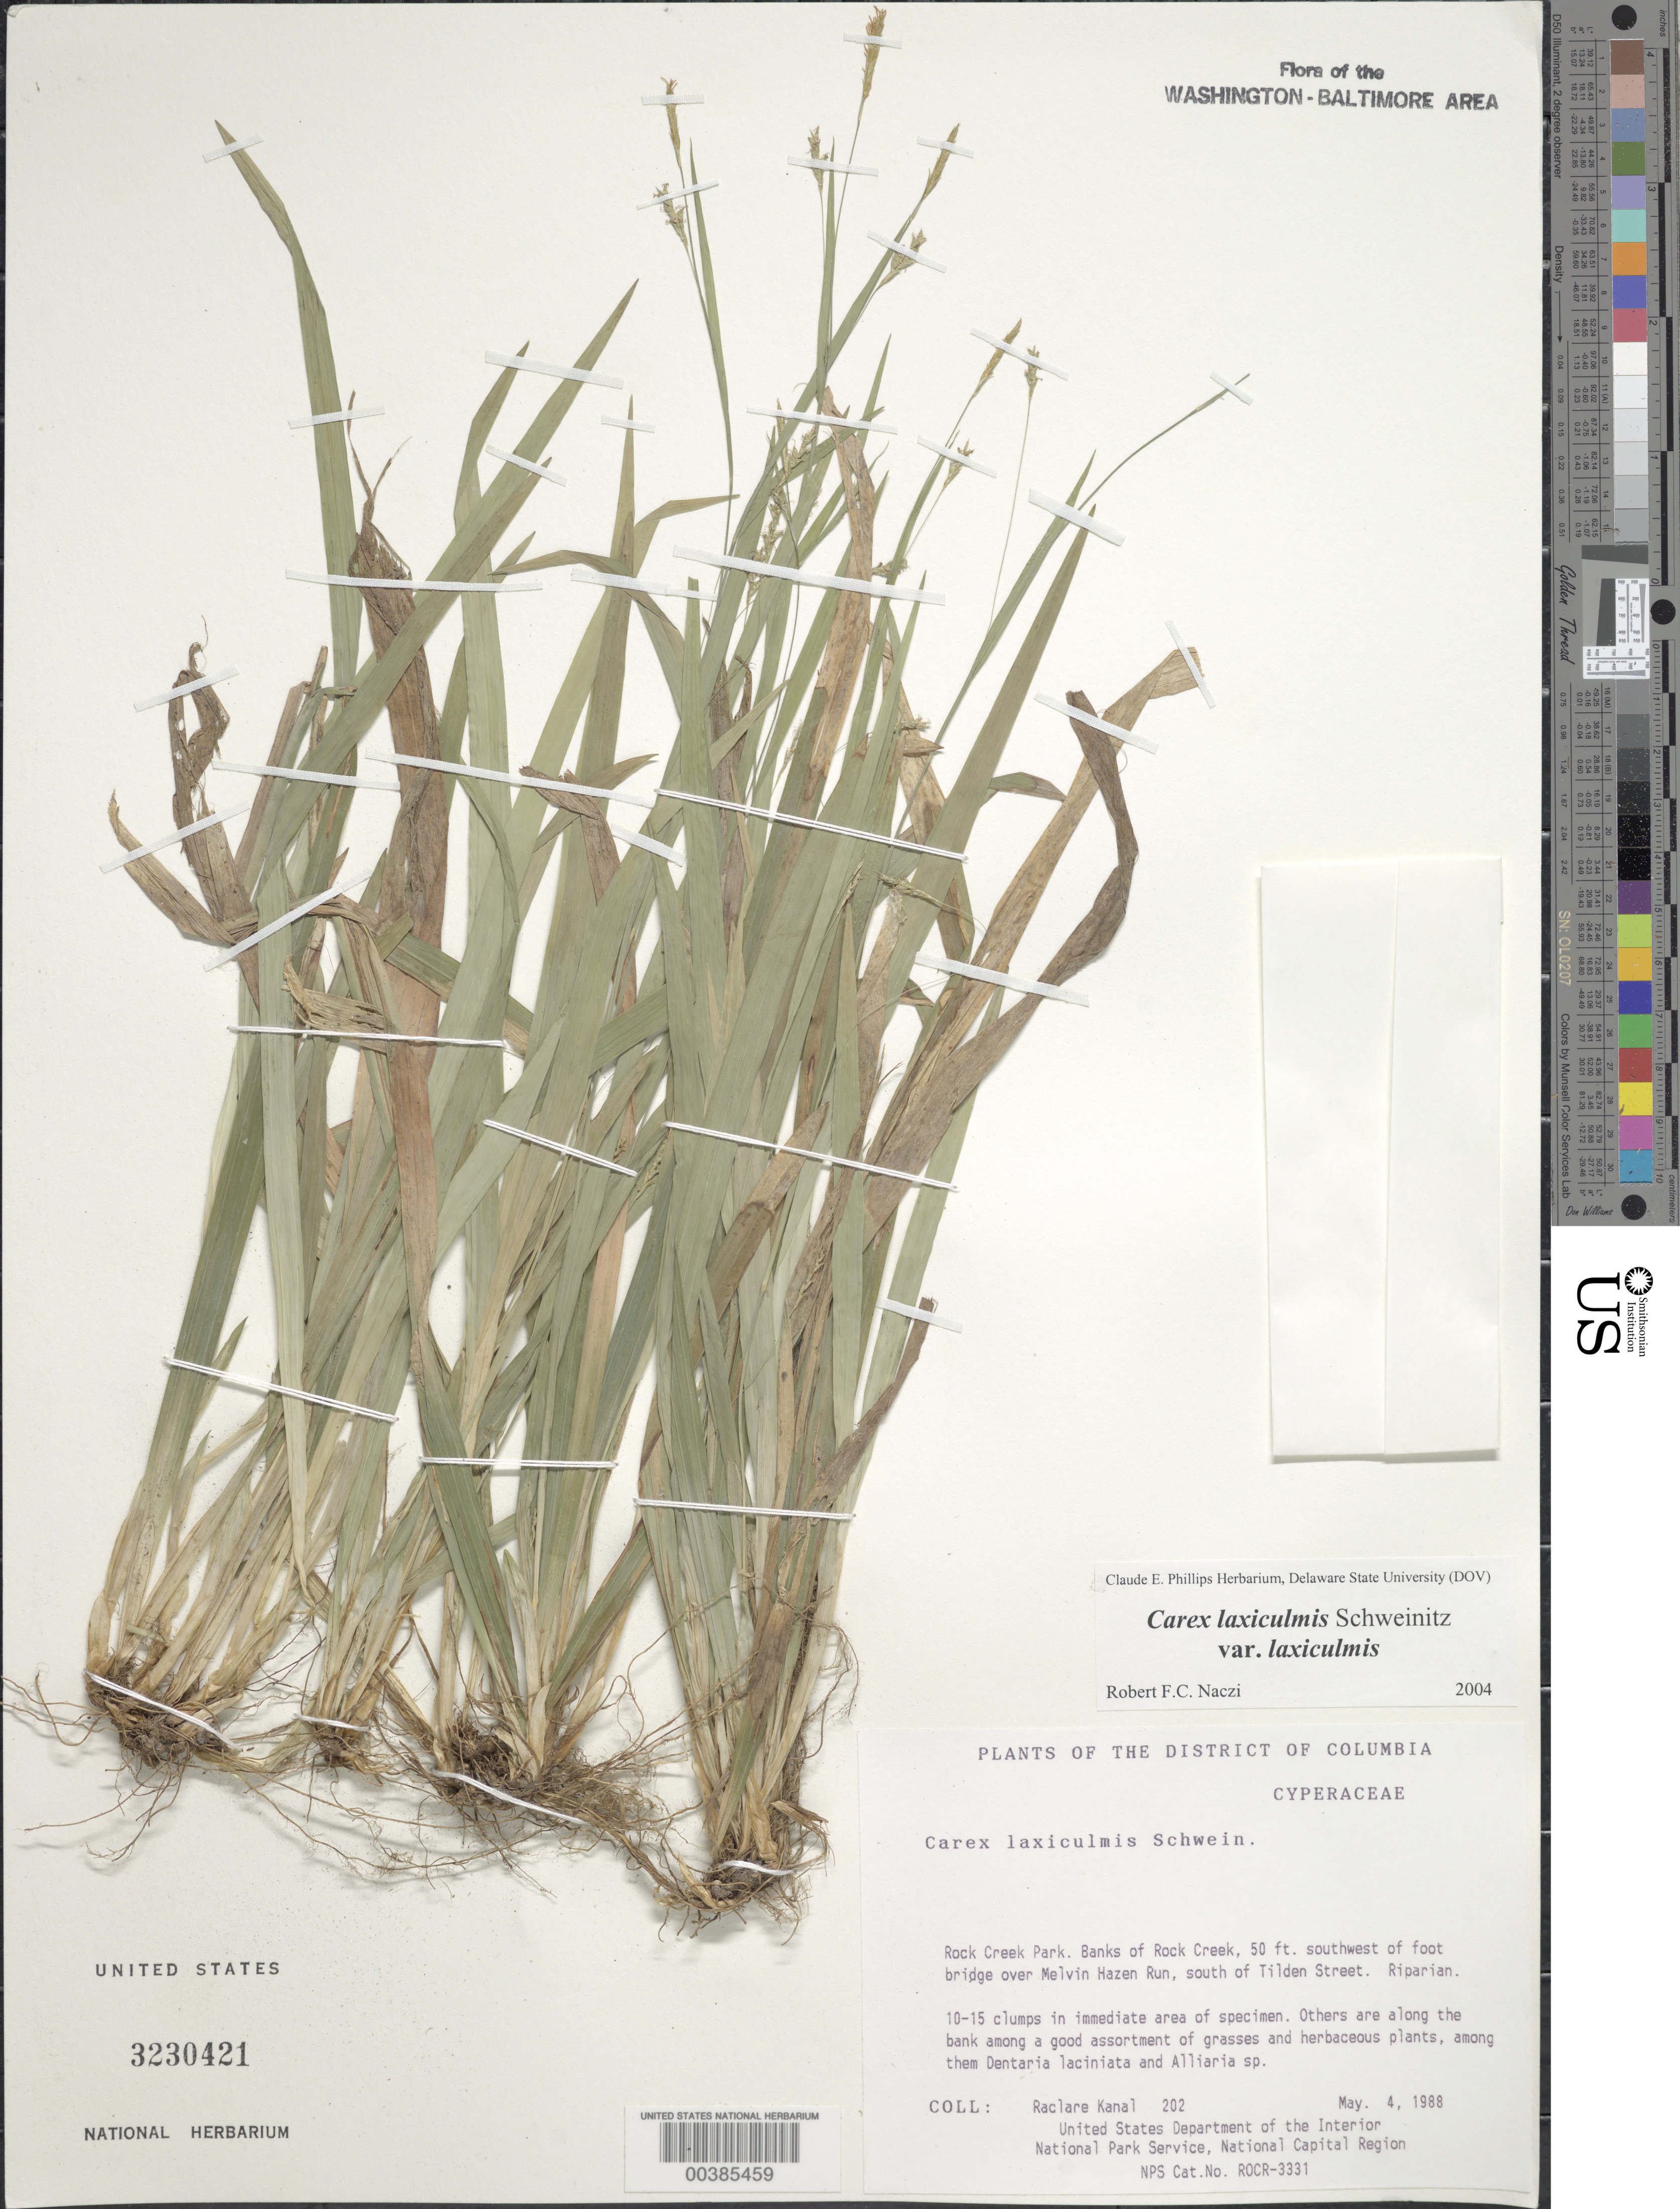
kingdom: Plantae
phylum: Tracheophyta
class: Liliopsida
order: Poales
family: Cyperaceae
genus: Carex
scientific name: Carex laxiculmis var. copulata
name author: (L.H. Bailey) Fernald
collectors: R. Kanal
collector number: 202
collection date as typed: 04 May 1988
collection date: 1988-05-04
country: United States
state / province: District of Columbia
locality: Rock Creek Park, SW of foot bridge over Melvin Hazen Run, S of Tilden Street Rock Creek Park & vicinity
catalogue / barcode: US 3230421